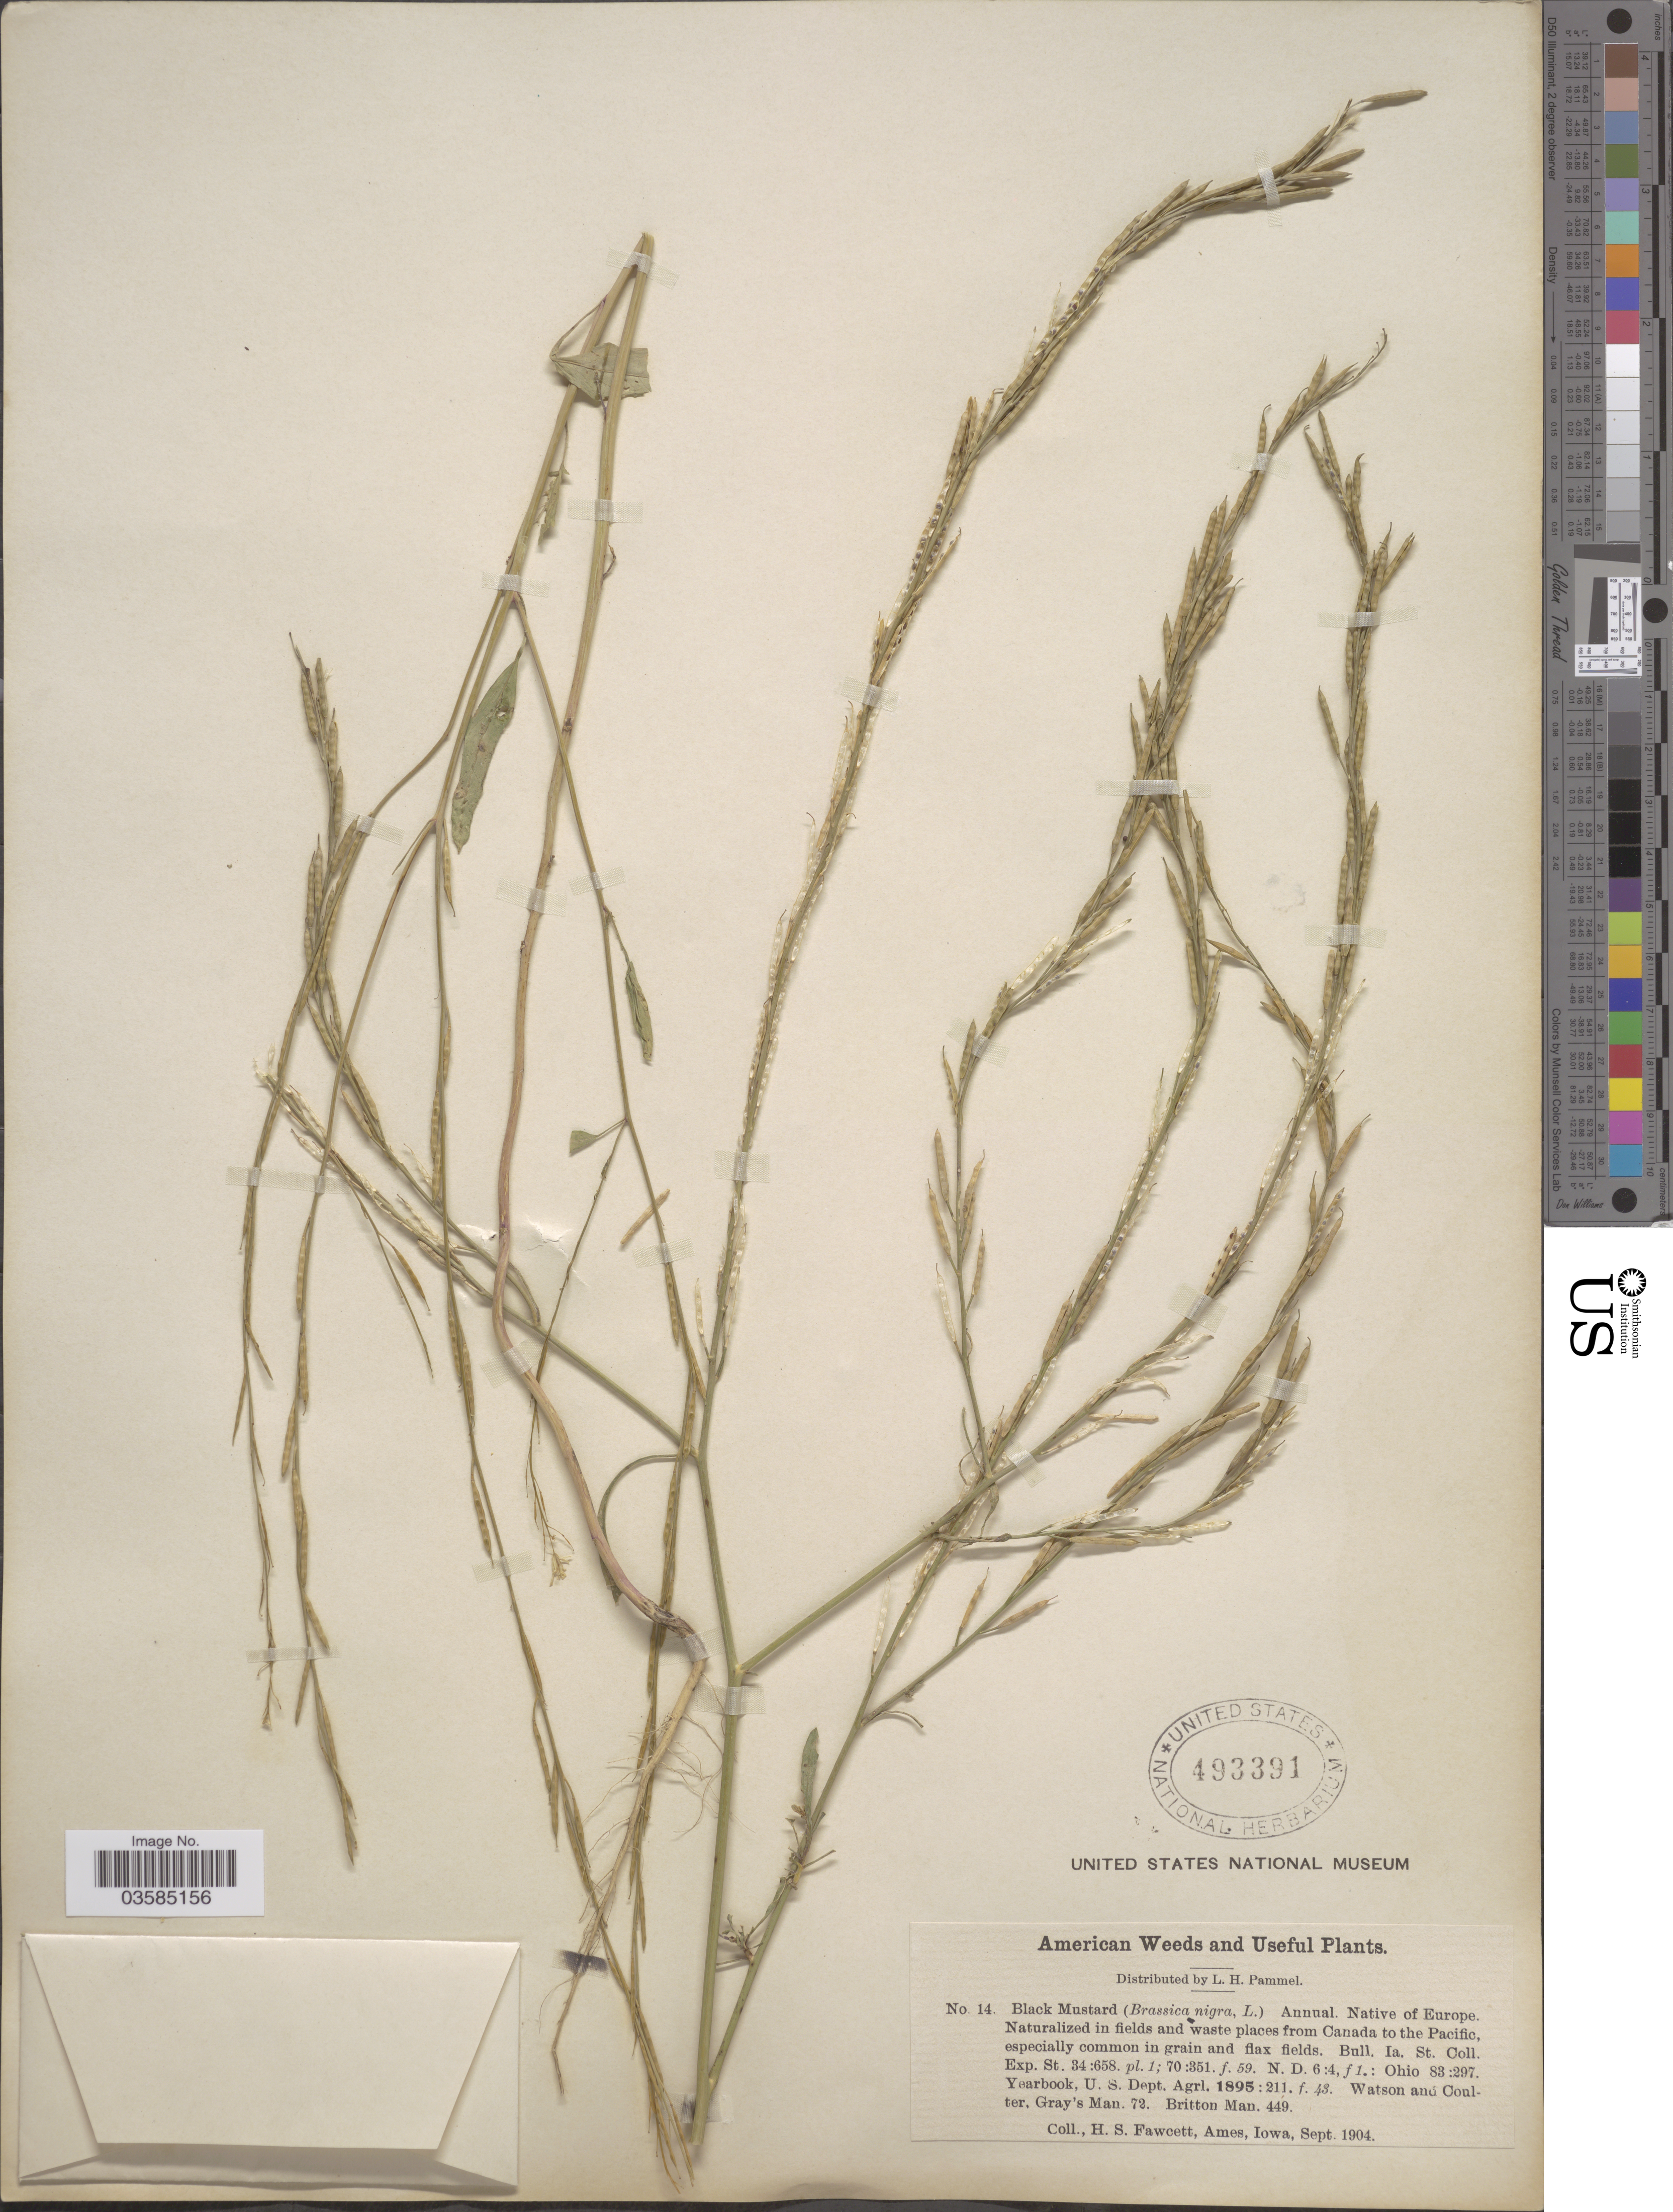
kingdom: Plantae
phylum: Tracheophyta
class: Magnoliopsida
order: Brassicales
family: Brassicaceae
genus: Brassica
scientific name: Brassica nigra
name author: (L.) W.D.J. Koch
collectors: H. Fawcett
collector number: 14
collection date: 1904-09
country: United States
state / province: Iowa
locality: Ames.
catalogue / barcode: US 493391